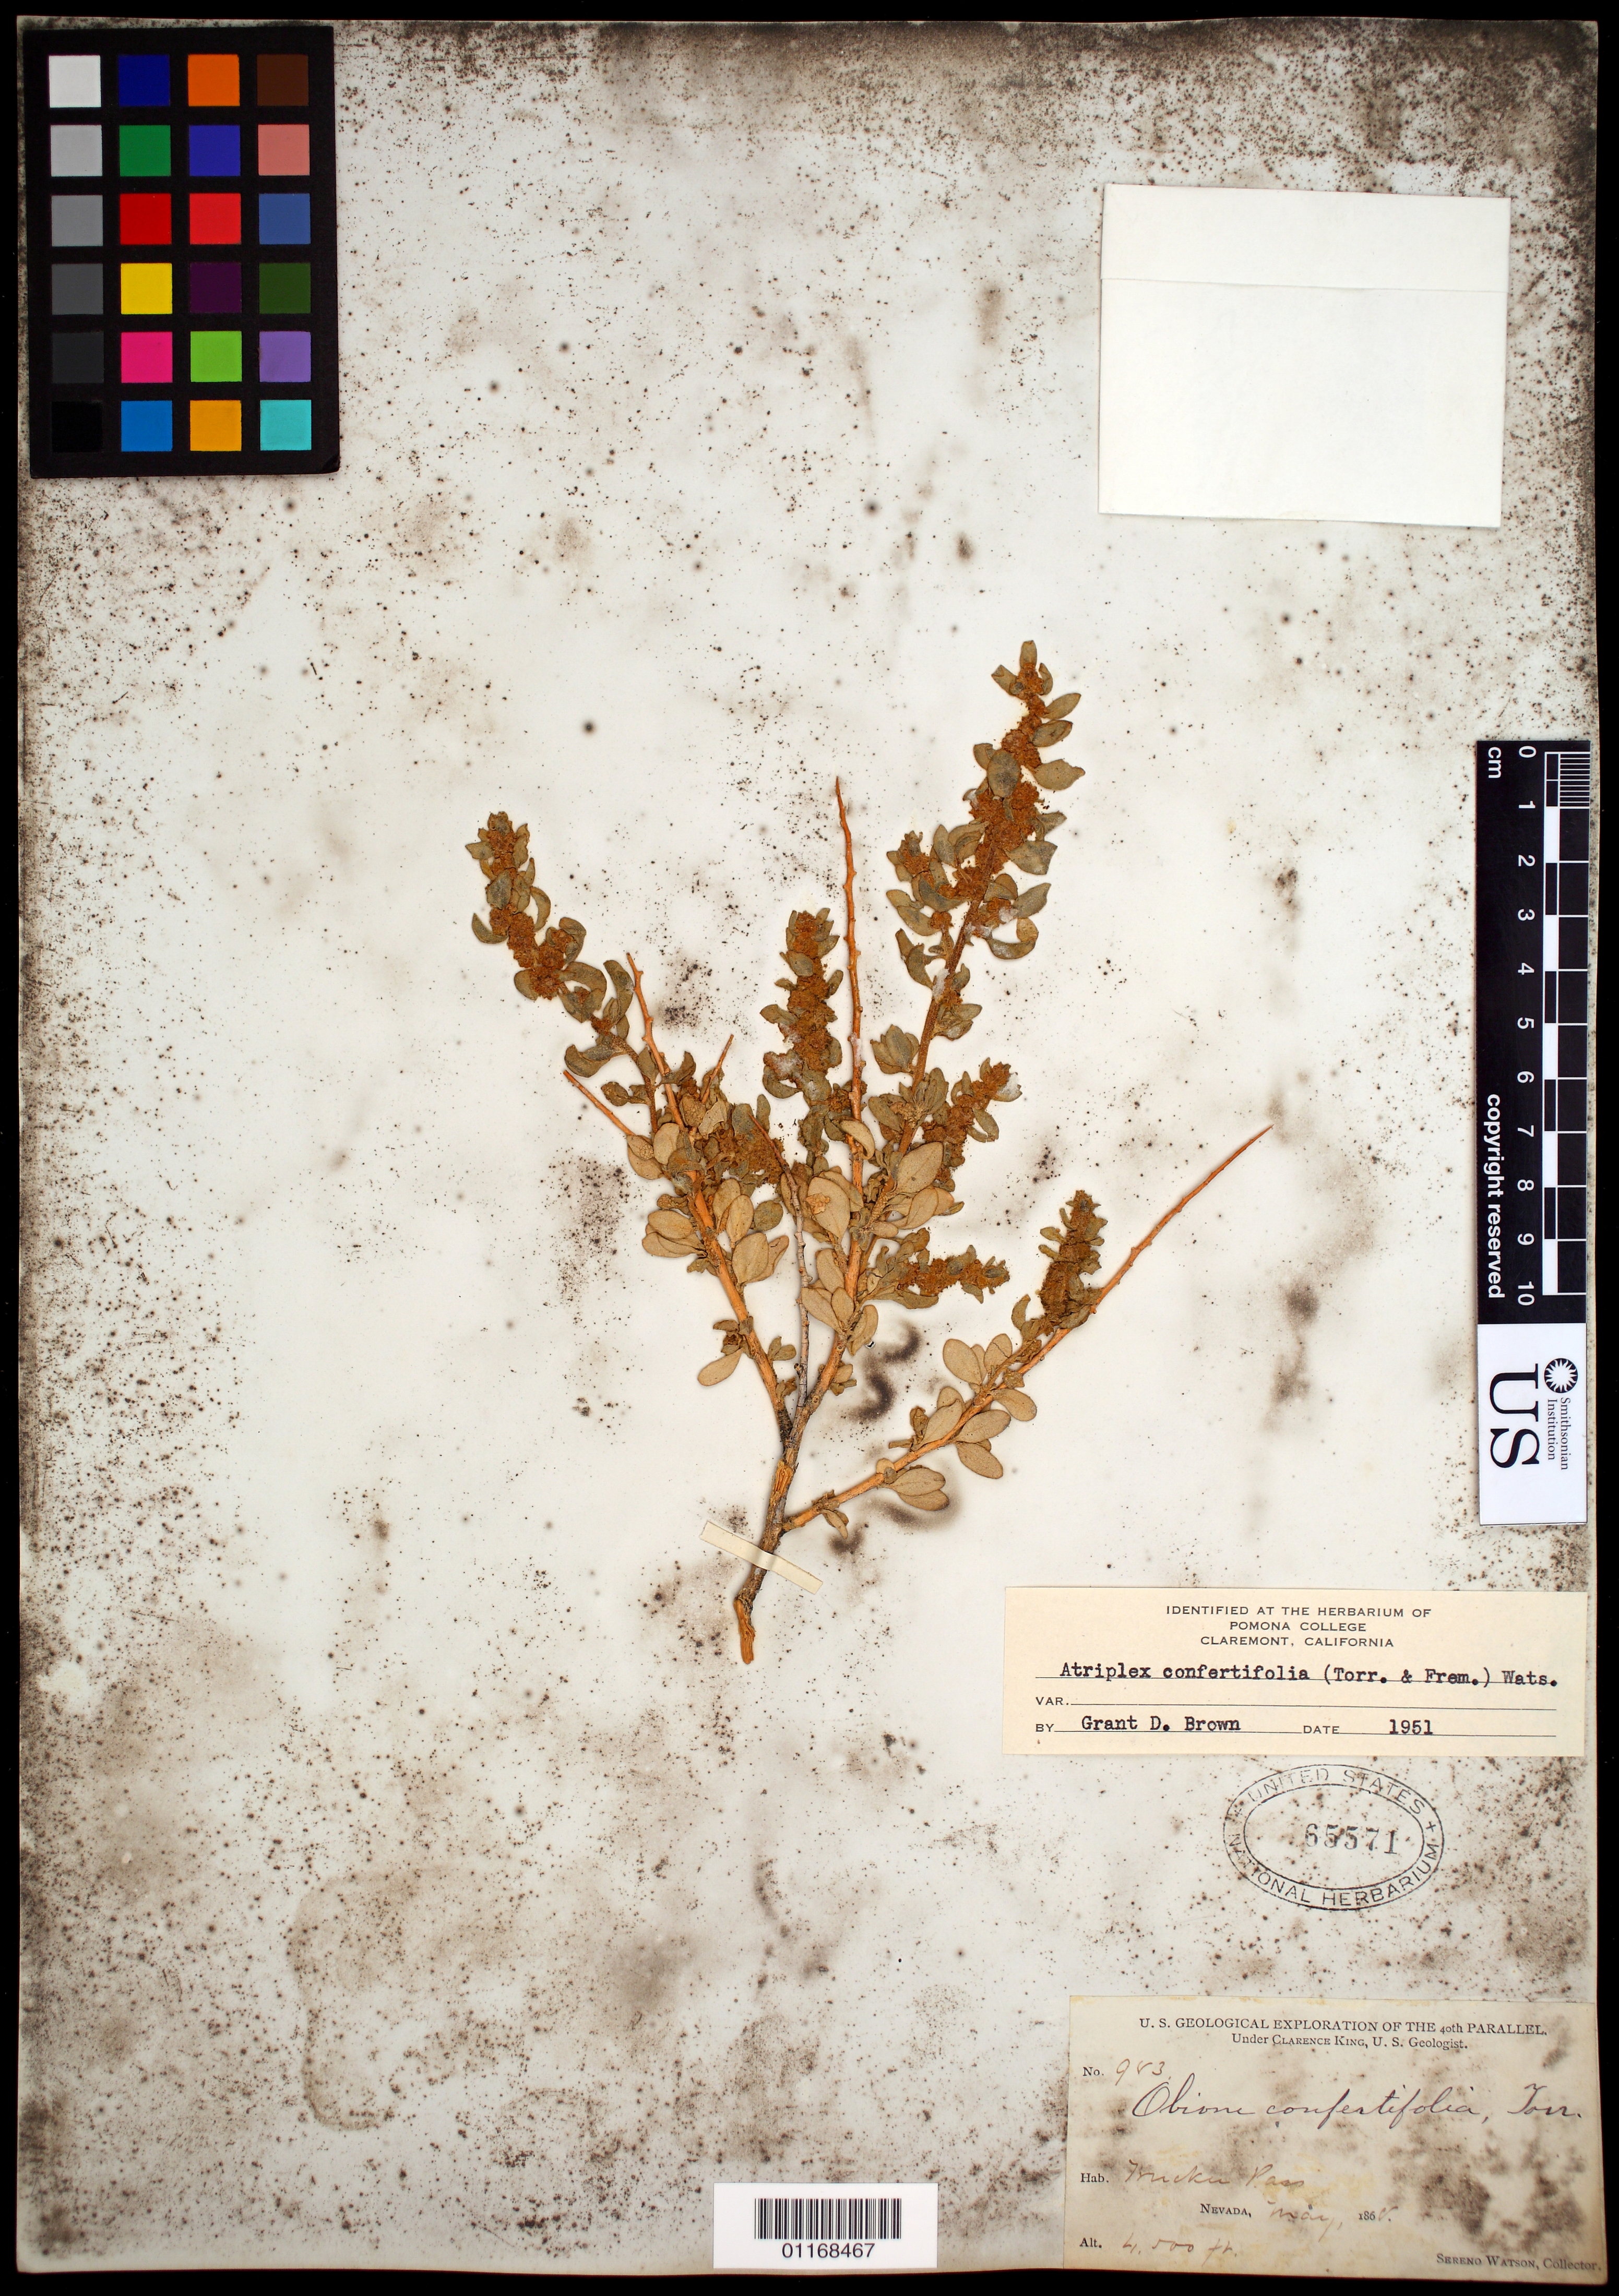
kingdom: Plantae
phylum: Tracheophyta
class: Magnoliopsida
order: Caryophyllales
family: Amaranthaceae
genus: Atriplex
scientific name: Atriplex confertifolia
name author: (Torr. & Frém.) S. Watson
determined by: Brown, G. D.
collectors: S. Watson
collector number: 983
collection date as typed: May 1868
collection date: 1868-05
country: United States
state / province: Nevada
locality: Truckee Pass.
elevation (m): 1372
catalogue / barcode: US 65571